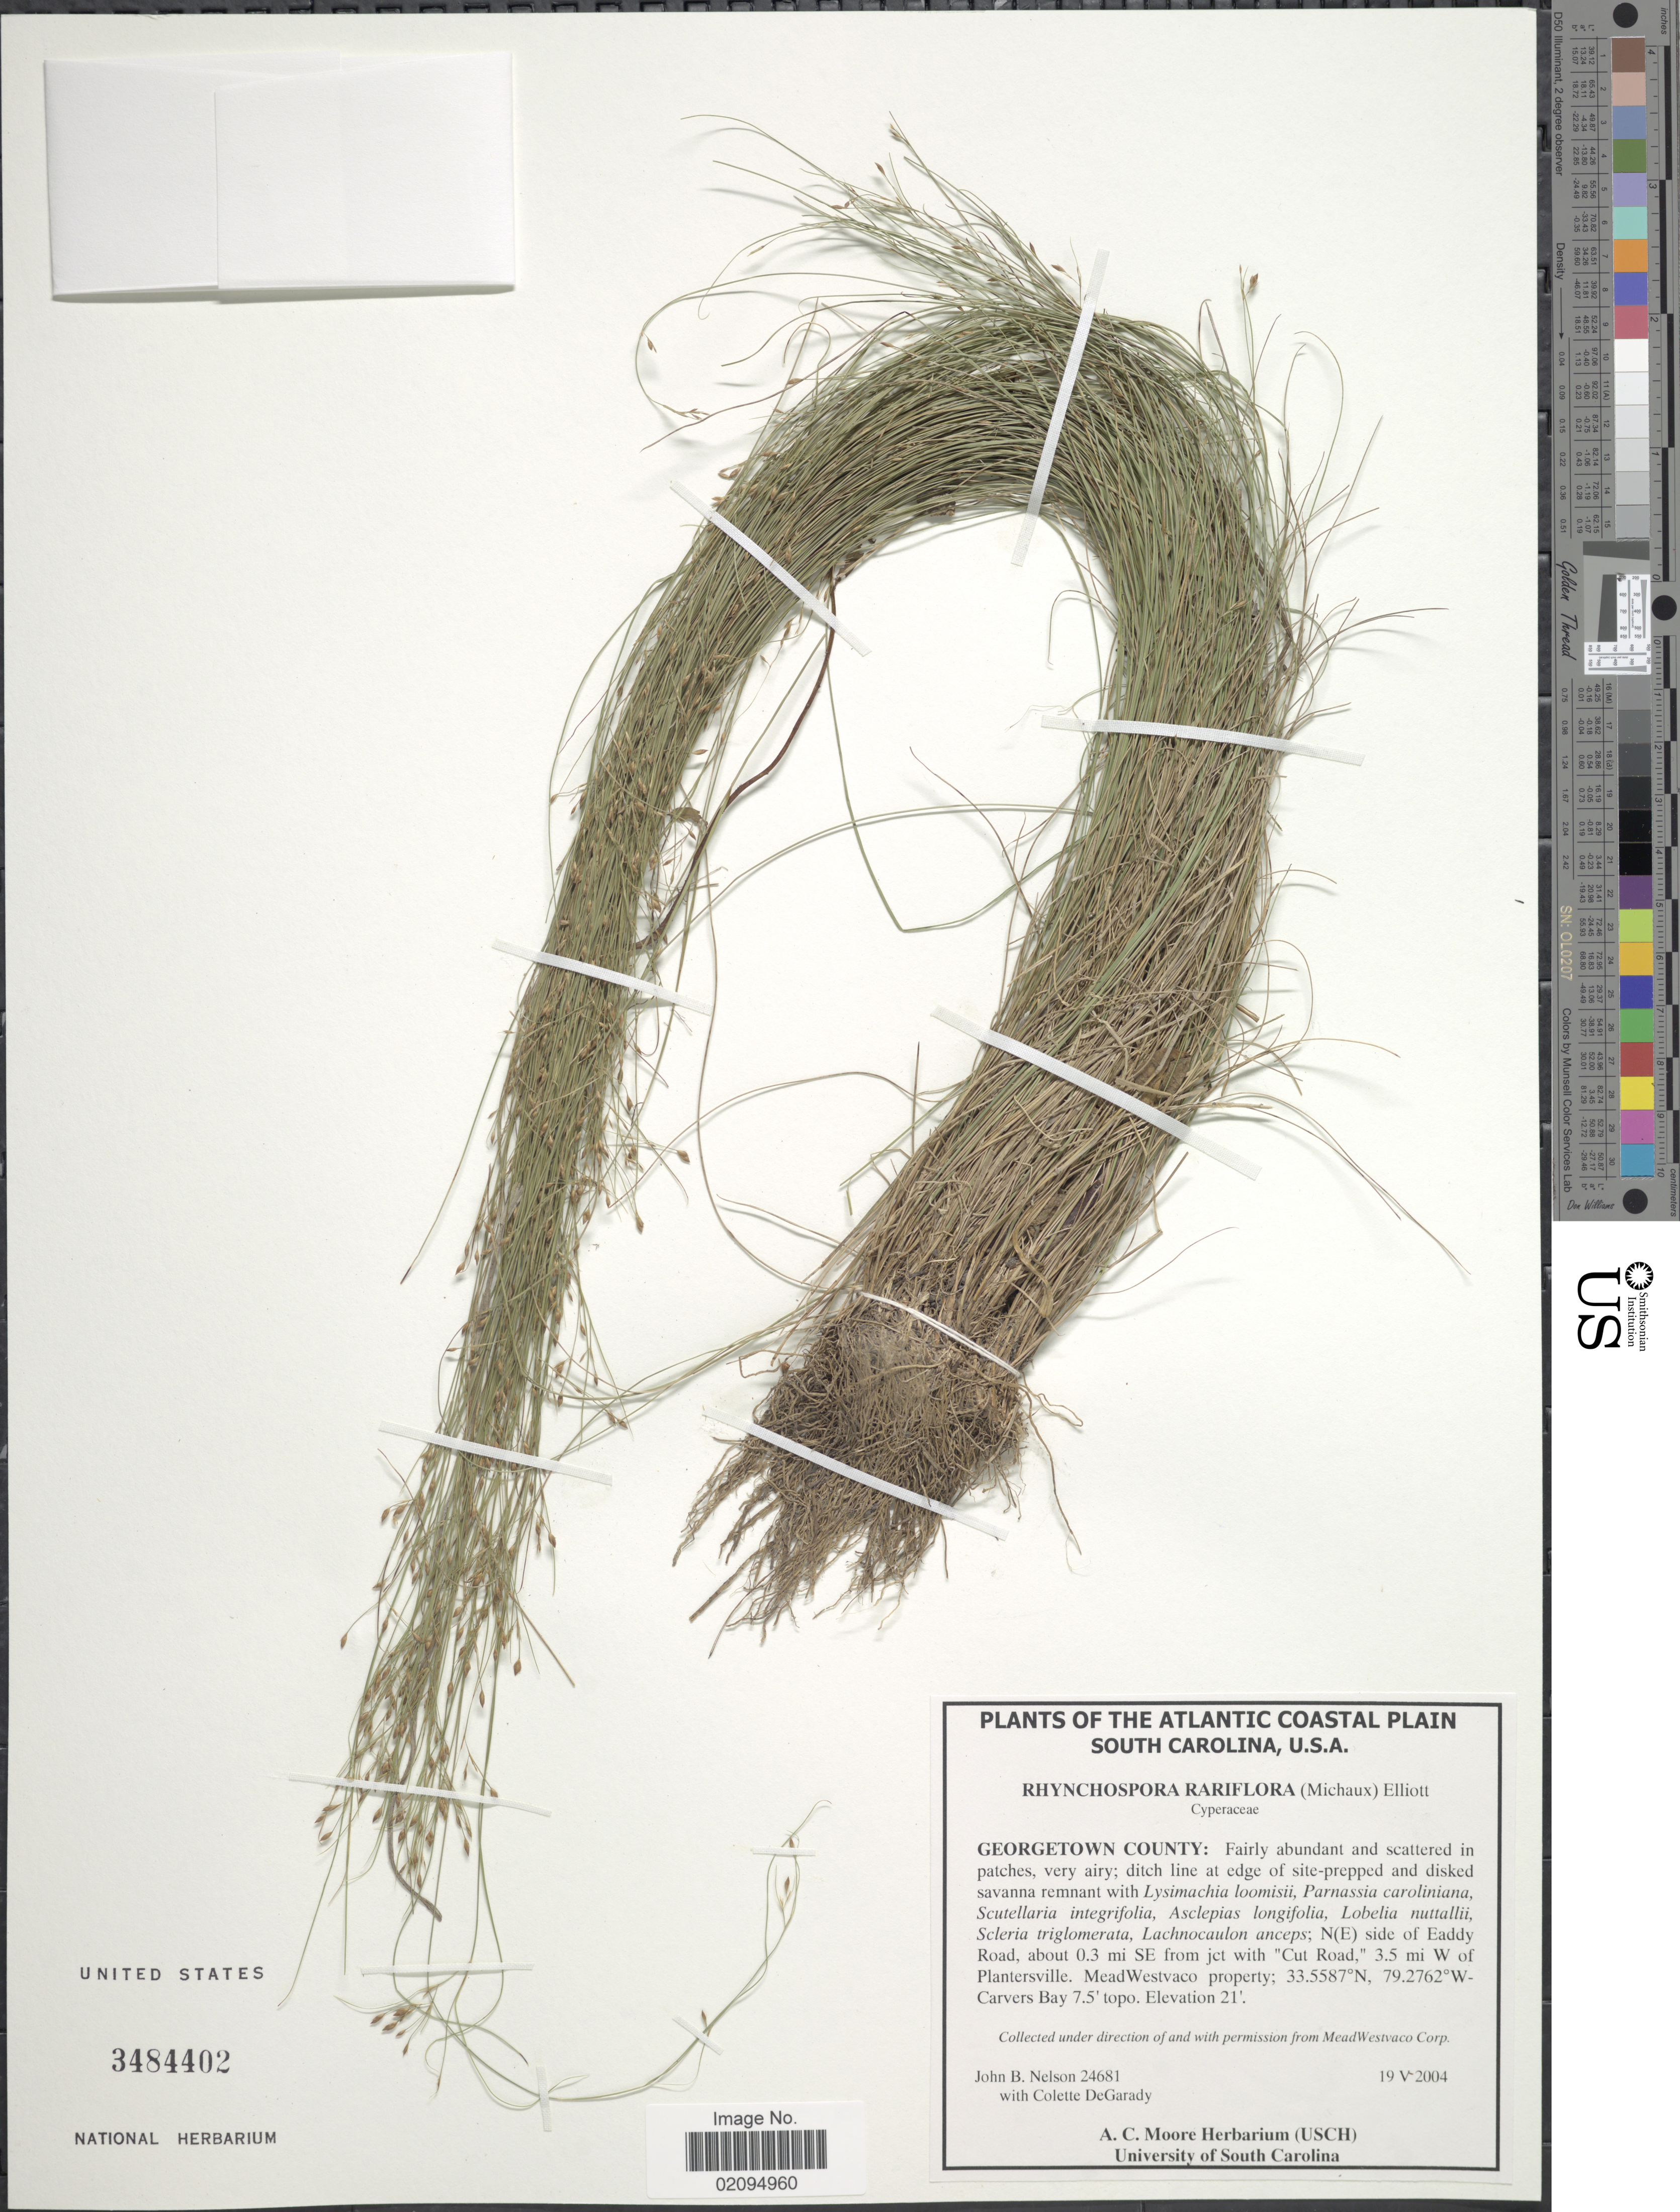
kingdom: Plantae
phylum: Tracheophyta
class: Liliopsida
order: Poales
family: Cyperaceae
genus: Rhynchospora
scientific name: Rhynchospora rariflora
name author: (Michx.) Elliott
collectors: J. Nelson & C. DeGarady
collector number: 24681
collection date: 2004-05-19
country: United States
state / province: South Carolina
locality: Georgetown County: N(E) side of Eaddy Road, about 0.3 mi. SE from jct with "Cut Road", 3.5 mi W of Plantersville. Mead Westvaco property, Carvers Bay 7.5' topo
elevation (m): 6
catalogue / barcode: US 3484402